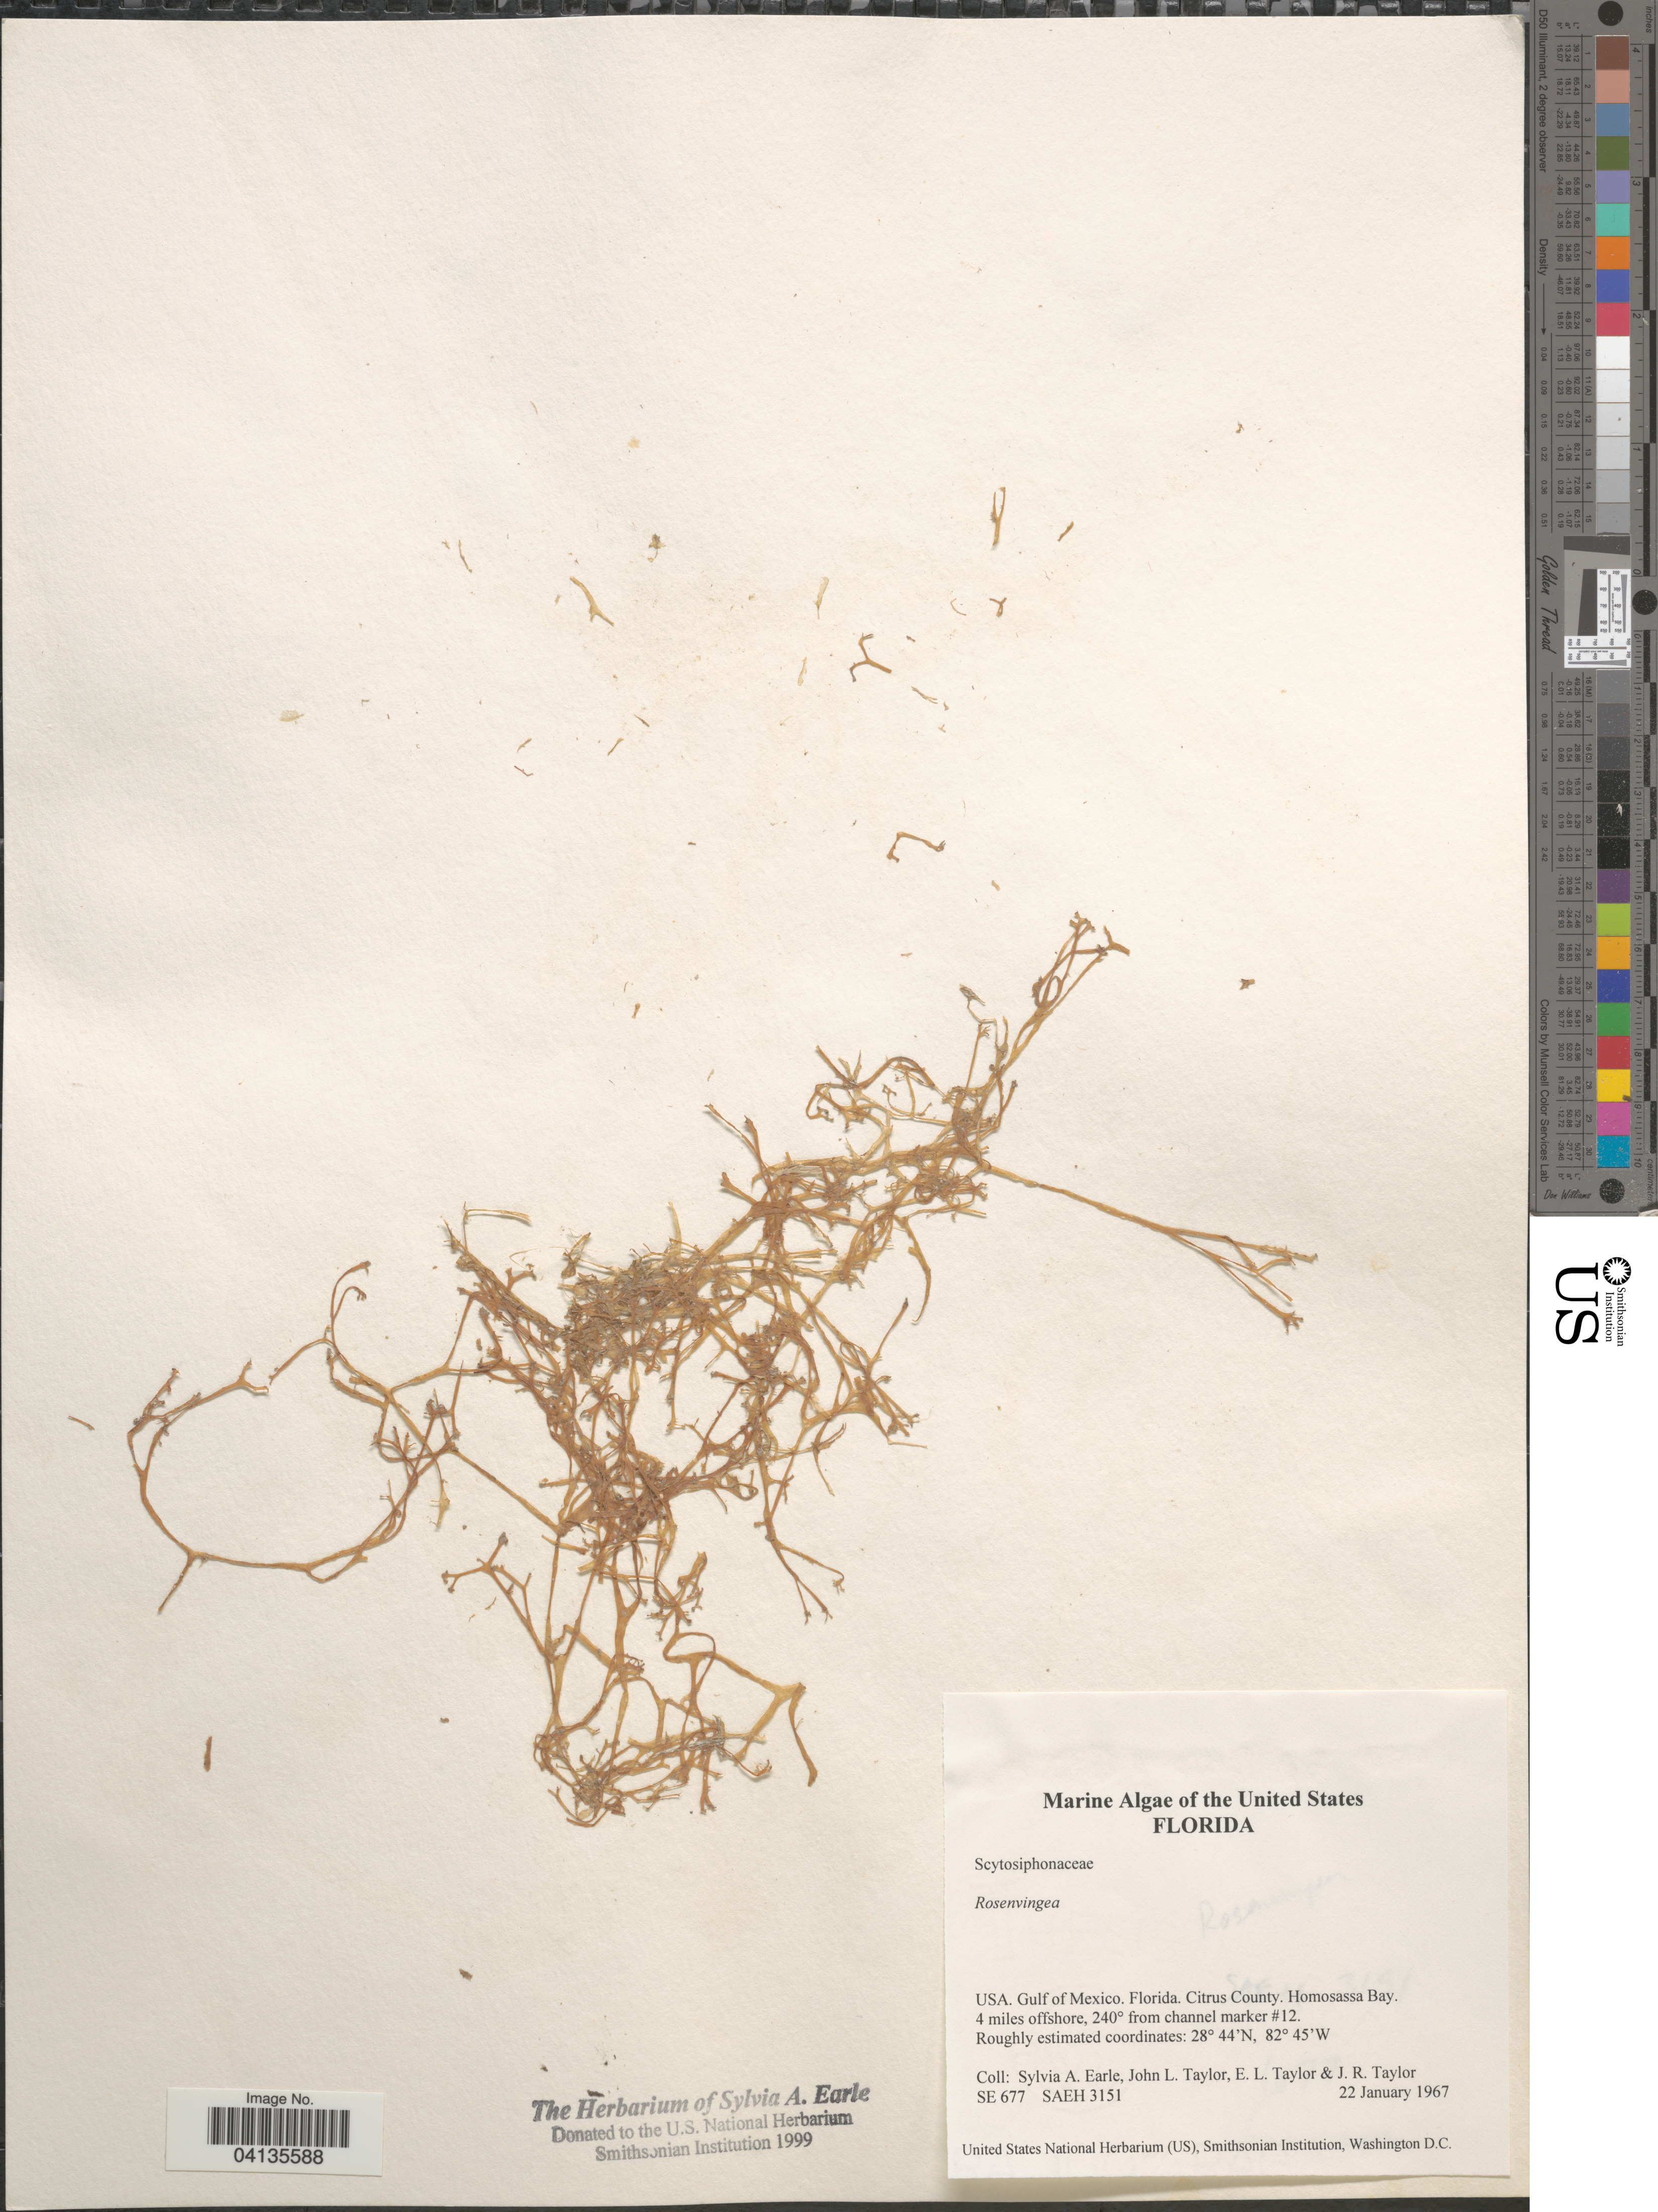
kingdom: Chromista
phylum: Ochrophyta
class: Phaeophyceae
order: Scytosiphonales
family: Scytosiphonaceae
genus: Rosenvingea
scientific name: Rosenvingea sp.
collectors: S. A. Earle, J. L. Taylor, E. L. Taylor & J. R. Taylor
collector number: SE677/SAEH3151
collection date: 1967-01-22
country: United States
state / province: Florida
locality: Gulf of Mexico. Citrus County. Homosassa Bay. 4 miles offshore, 240° from channel marker #12.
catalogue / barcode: US 238621